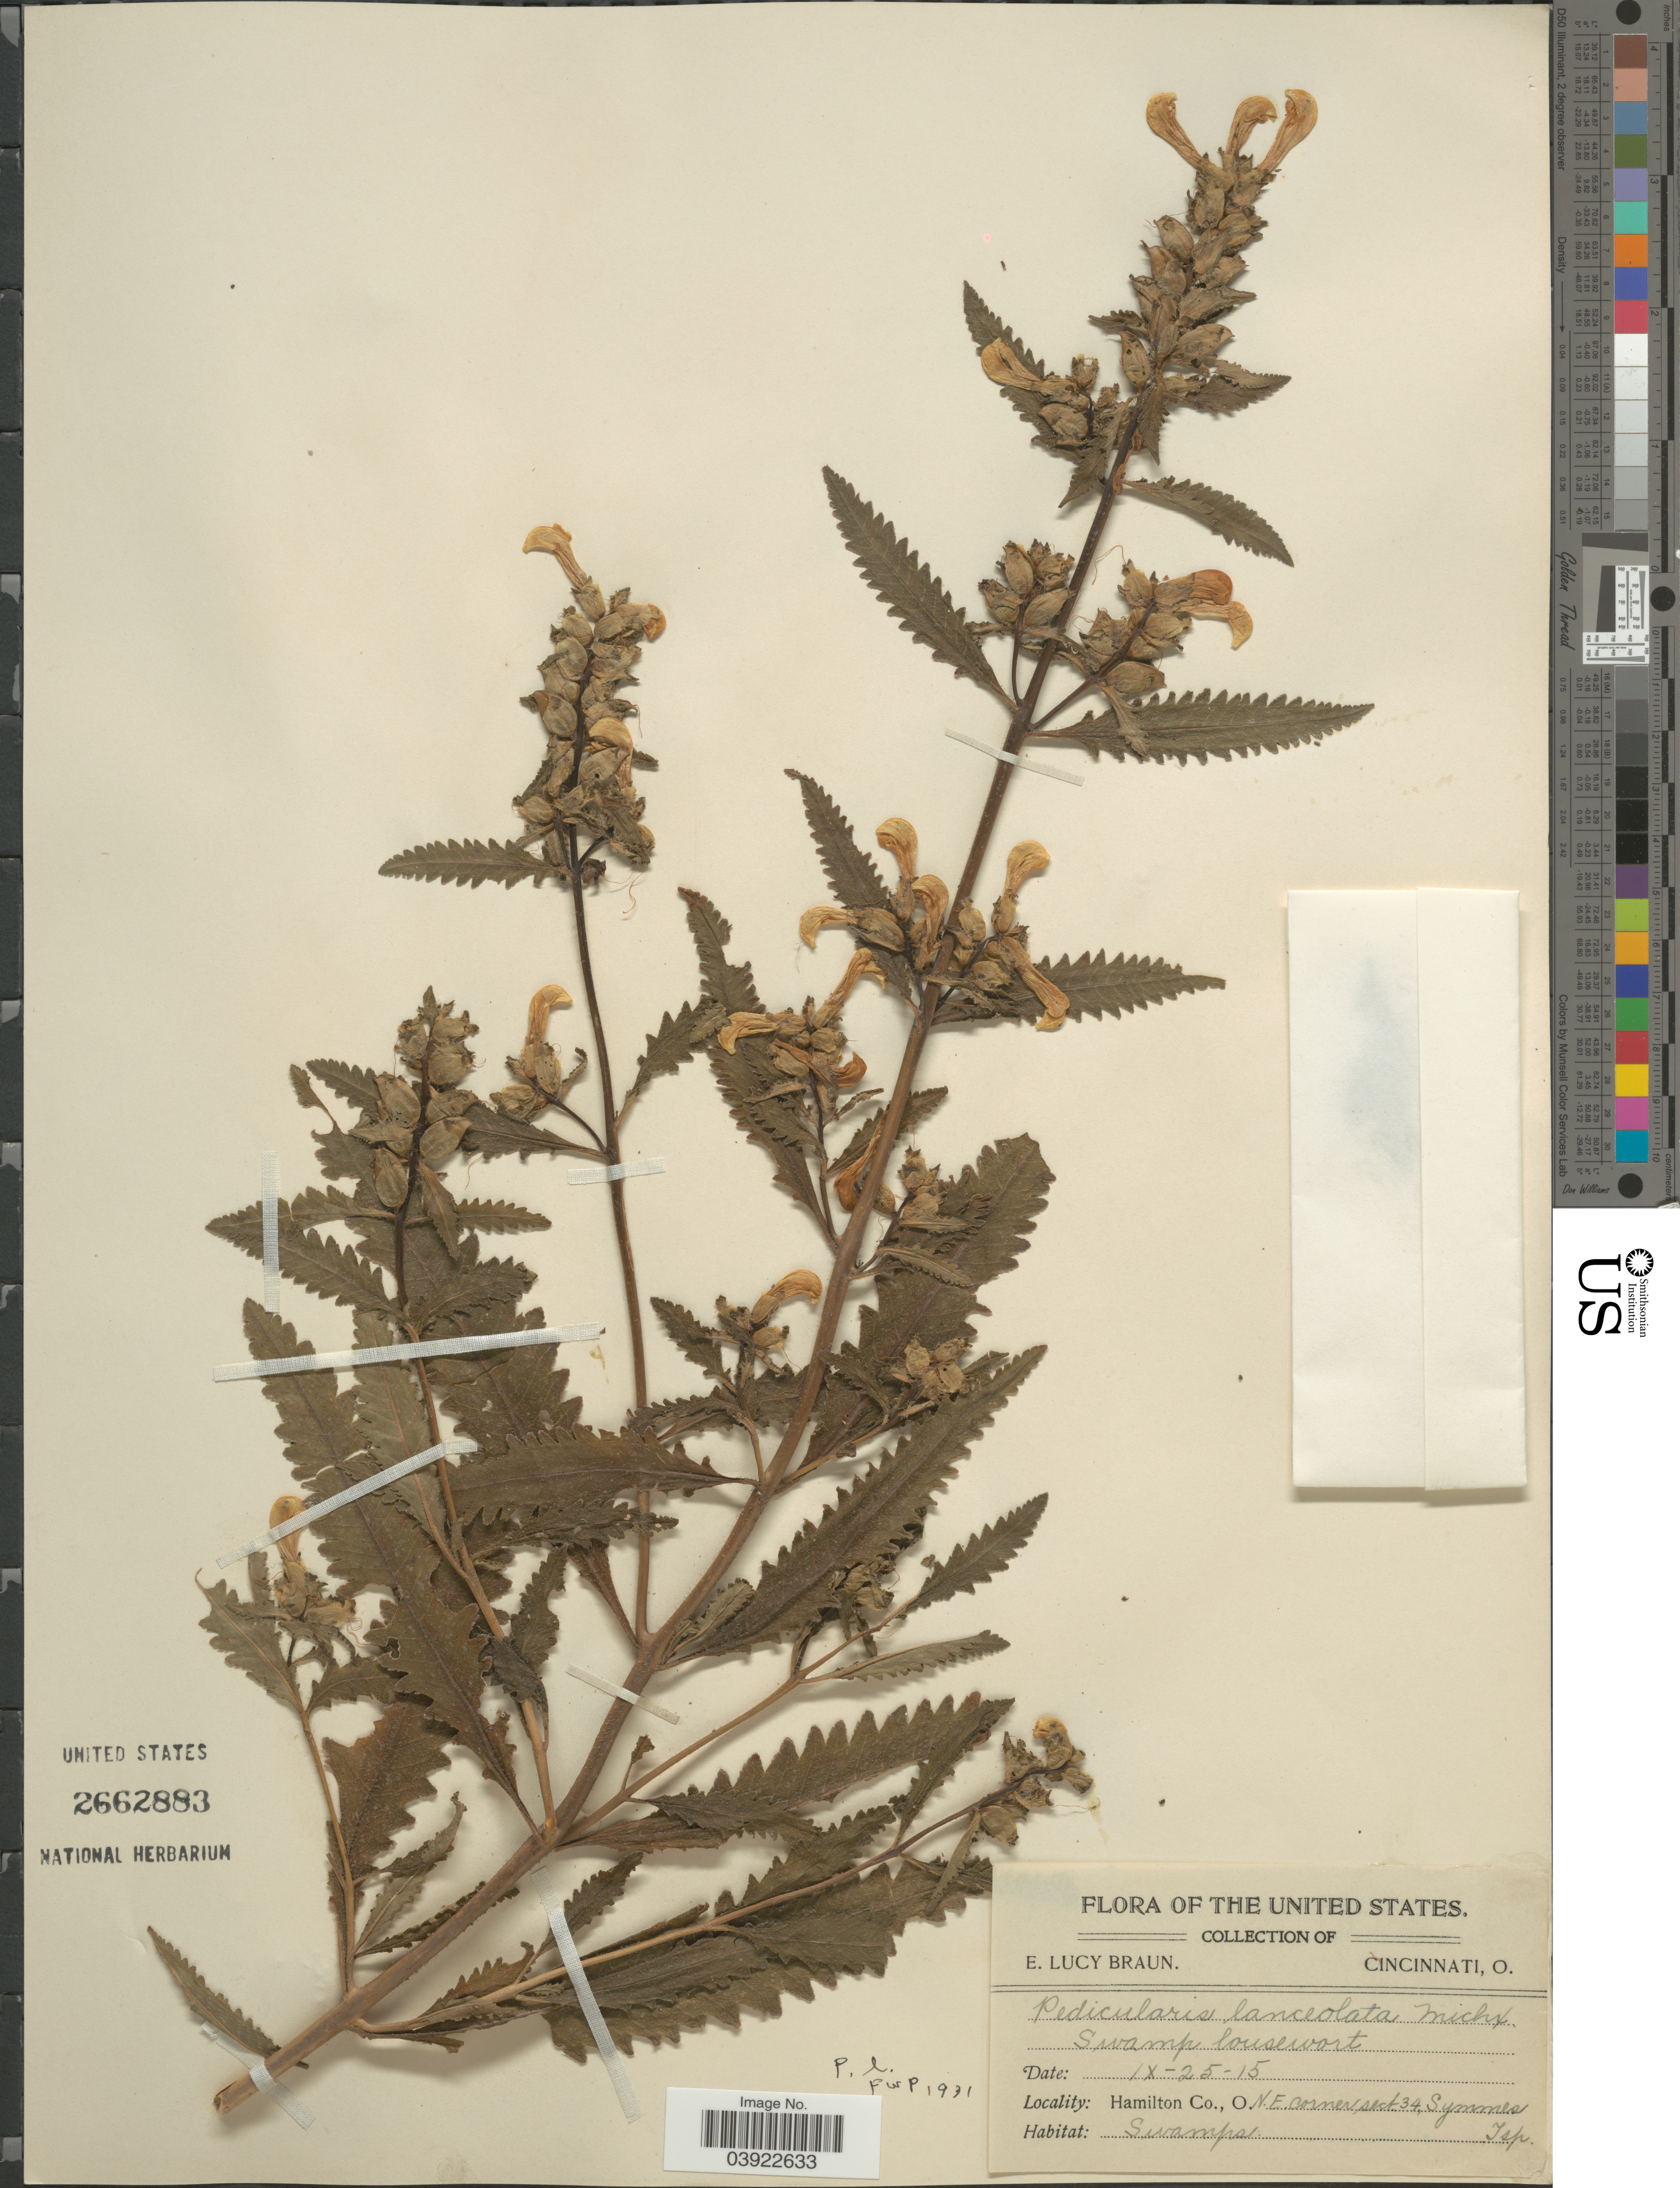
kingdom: Plantae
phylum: Tracheophyta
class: Magnoliopsida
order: Lamiales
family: Orobanchaceae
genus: Pedicularis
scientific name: Pedicularis lanceolata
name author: Michx.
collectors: E. L. Braun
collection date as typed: Transcribed d/m/y: 25/9/15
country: United States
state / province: Ohio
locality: Hamilton Co. N.E. corner sect 34, Symmes Tsp.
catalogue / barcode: US 2662883